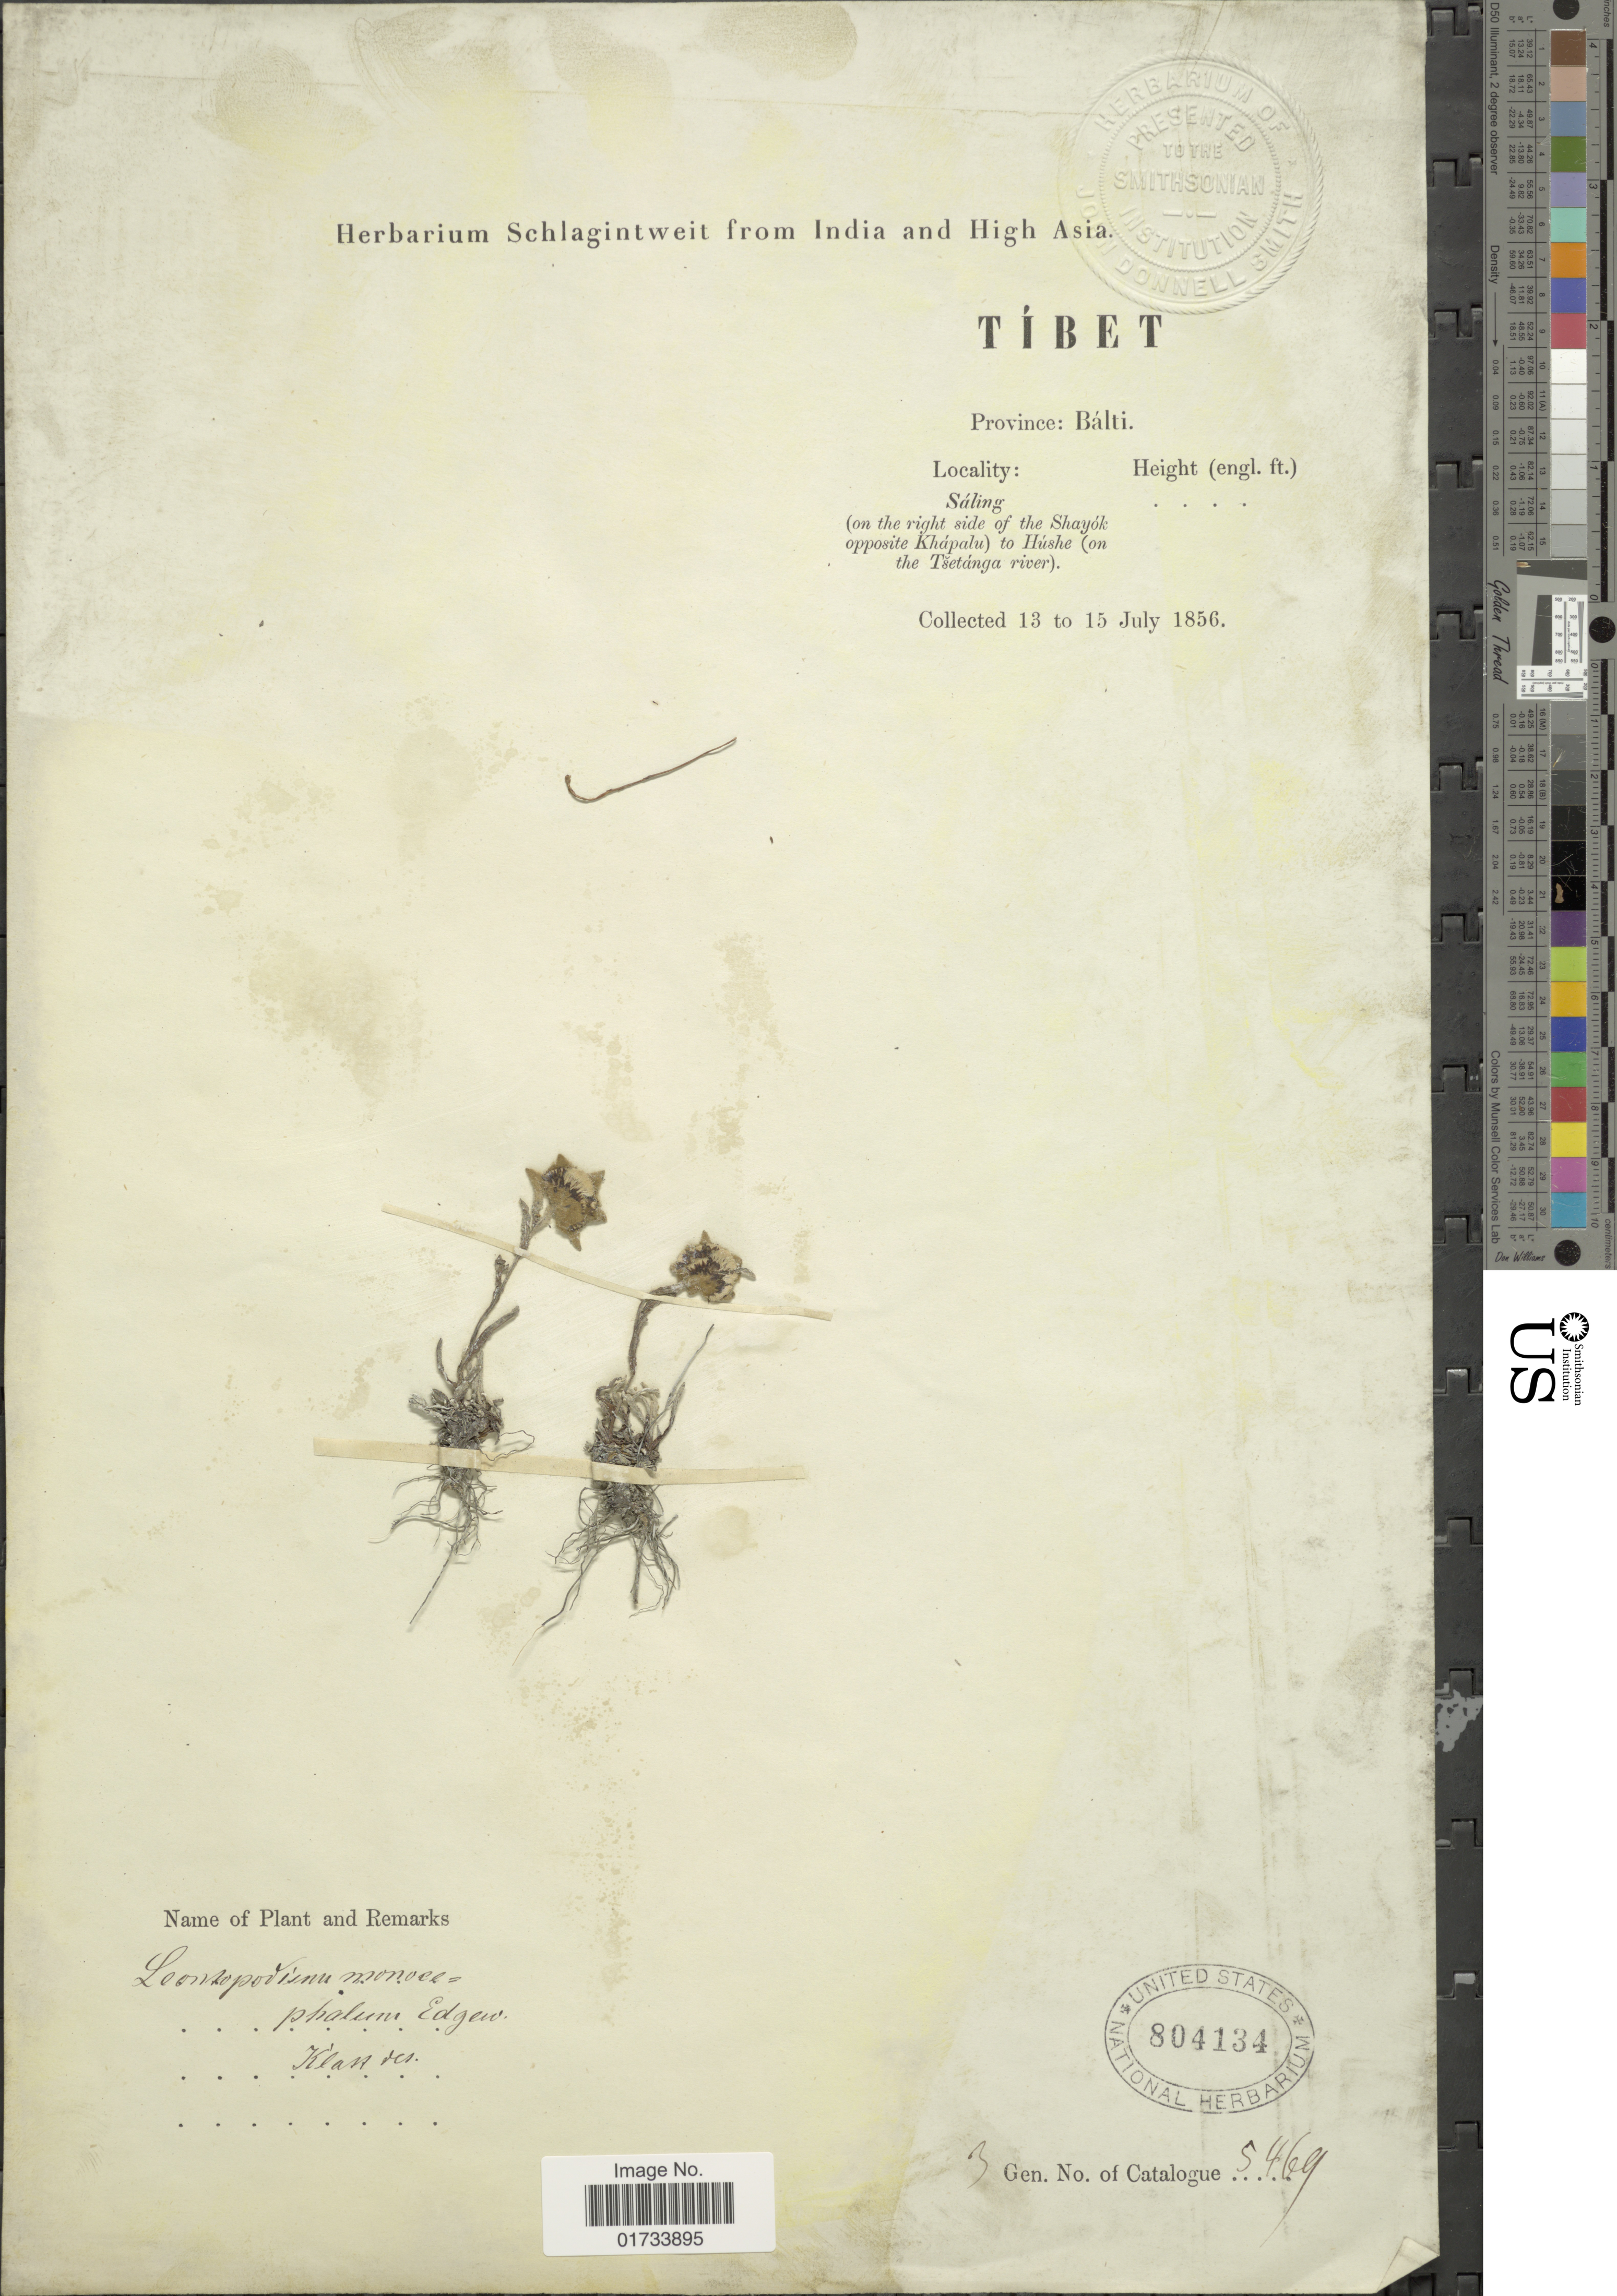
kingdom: Plantae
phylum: Tracheophyta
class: Magnoliopsida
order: Asterales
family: Asteraceae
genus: Leontopodium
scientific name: Leontopodium monocephalum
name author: Edgew.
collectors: ex herb. Schlagintweit from India and High Asia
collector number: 5469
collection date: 1856-07-13/1856-07-15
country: China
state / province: Xizang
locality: Province: Bálti, Sáling, (on the rigyht side of the Shayók opposite Khápalu) to Húshe (on the Tsetánga river), Tíbet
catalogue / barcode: US 804134